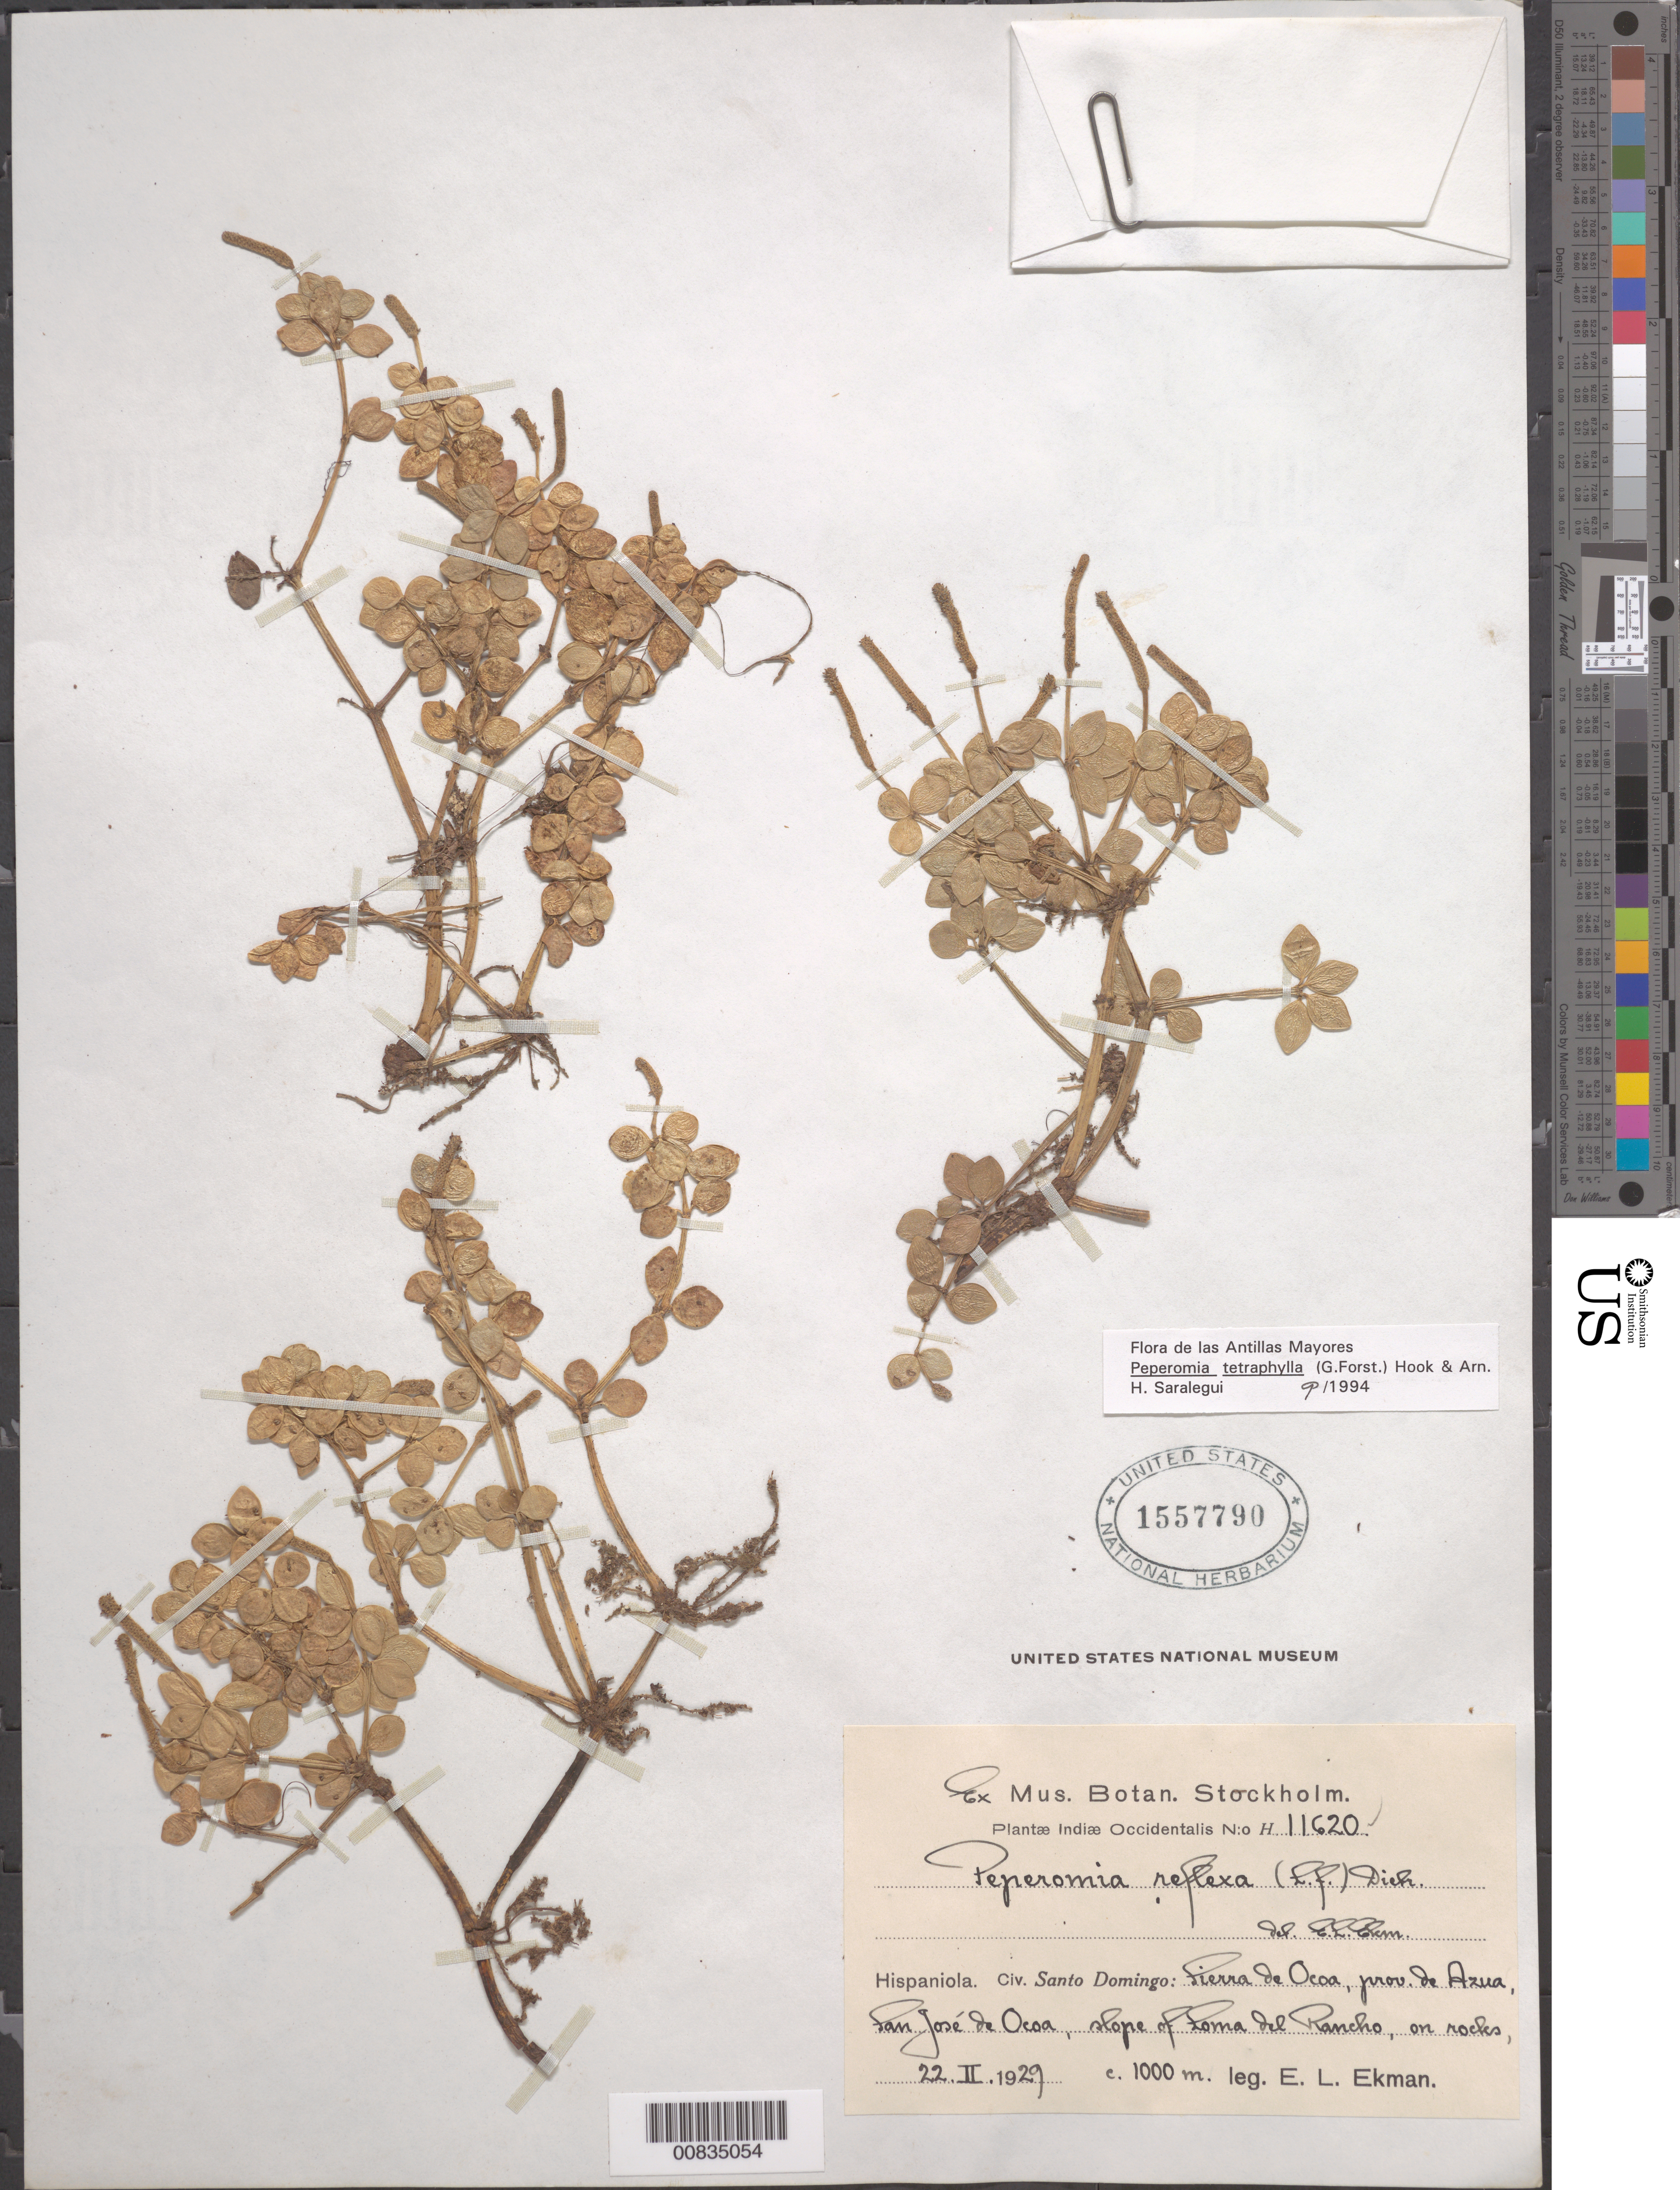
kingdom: Plantae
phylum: Tracheophyta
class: Magnoliopsida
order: Piperales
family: Piperaceae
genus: Peperomia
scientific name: Peperomia trichopus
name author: Trel. in J.F. Macbr.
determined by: Saralegui Boza, H., (HAJB), Jardin Botanico Nacional (Habana)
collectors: E. L. Ekman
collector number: H 11620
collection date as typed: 22 Feb 1929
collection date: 1929-02-22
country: Dominican Republic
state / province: Azua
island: Hispaniola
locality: Sierra de Ocoa, prov. de Azua, San José de Ocoa, slope of Loma del Rancho.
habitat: On rocks.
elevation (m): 1000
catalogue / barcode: US 1557790